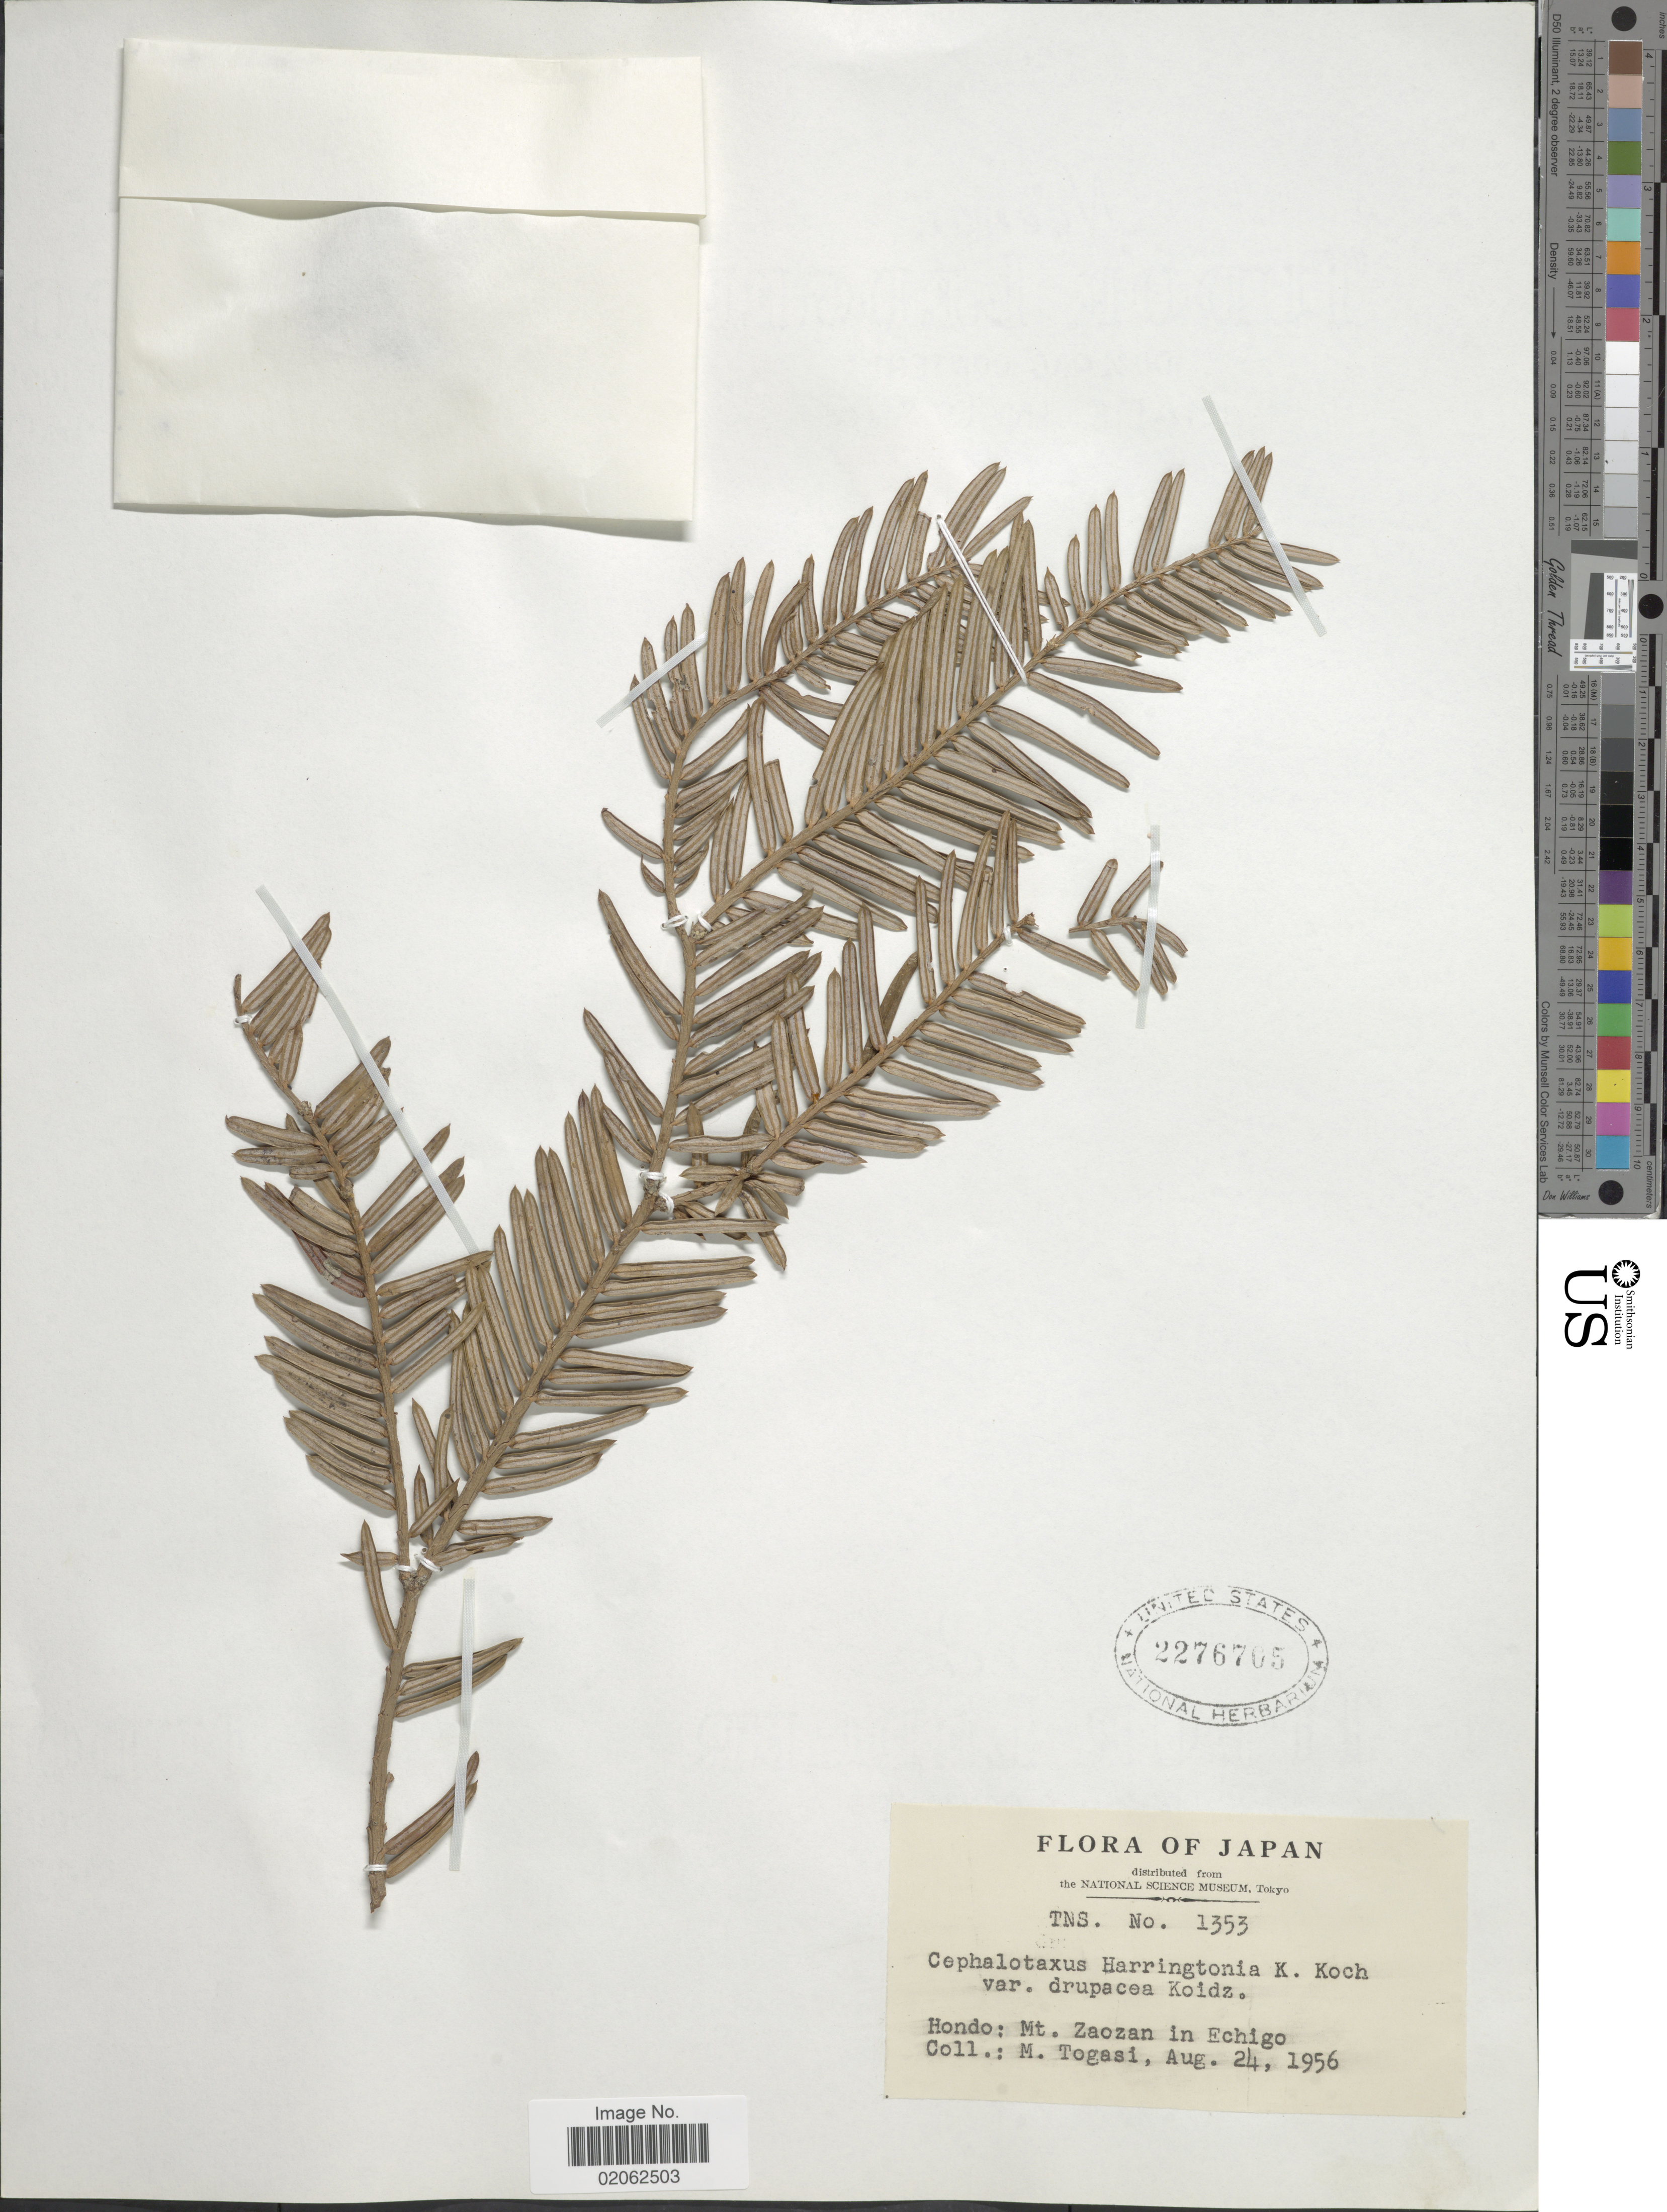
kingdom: Plantae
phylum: Tracheophyta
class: Pinopsida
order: Pinales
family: Cephalotaxaceae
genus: Cephalotaxus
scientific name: Cephalotaxus harringtonia var. drupacea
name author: (Siebold & Zucc.) Koidz.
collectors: M. Togasi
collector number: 1353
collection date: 1956-08-24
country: Japan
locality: Hondo: Mt. Zaozan in Echigo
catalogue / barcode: US 2276705